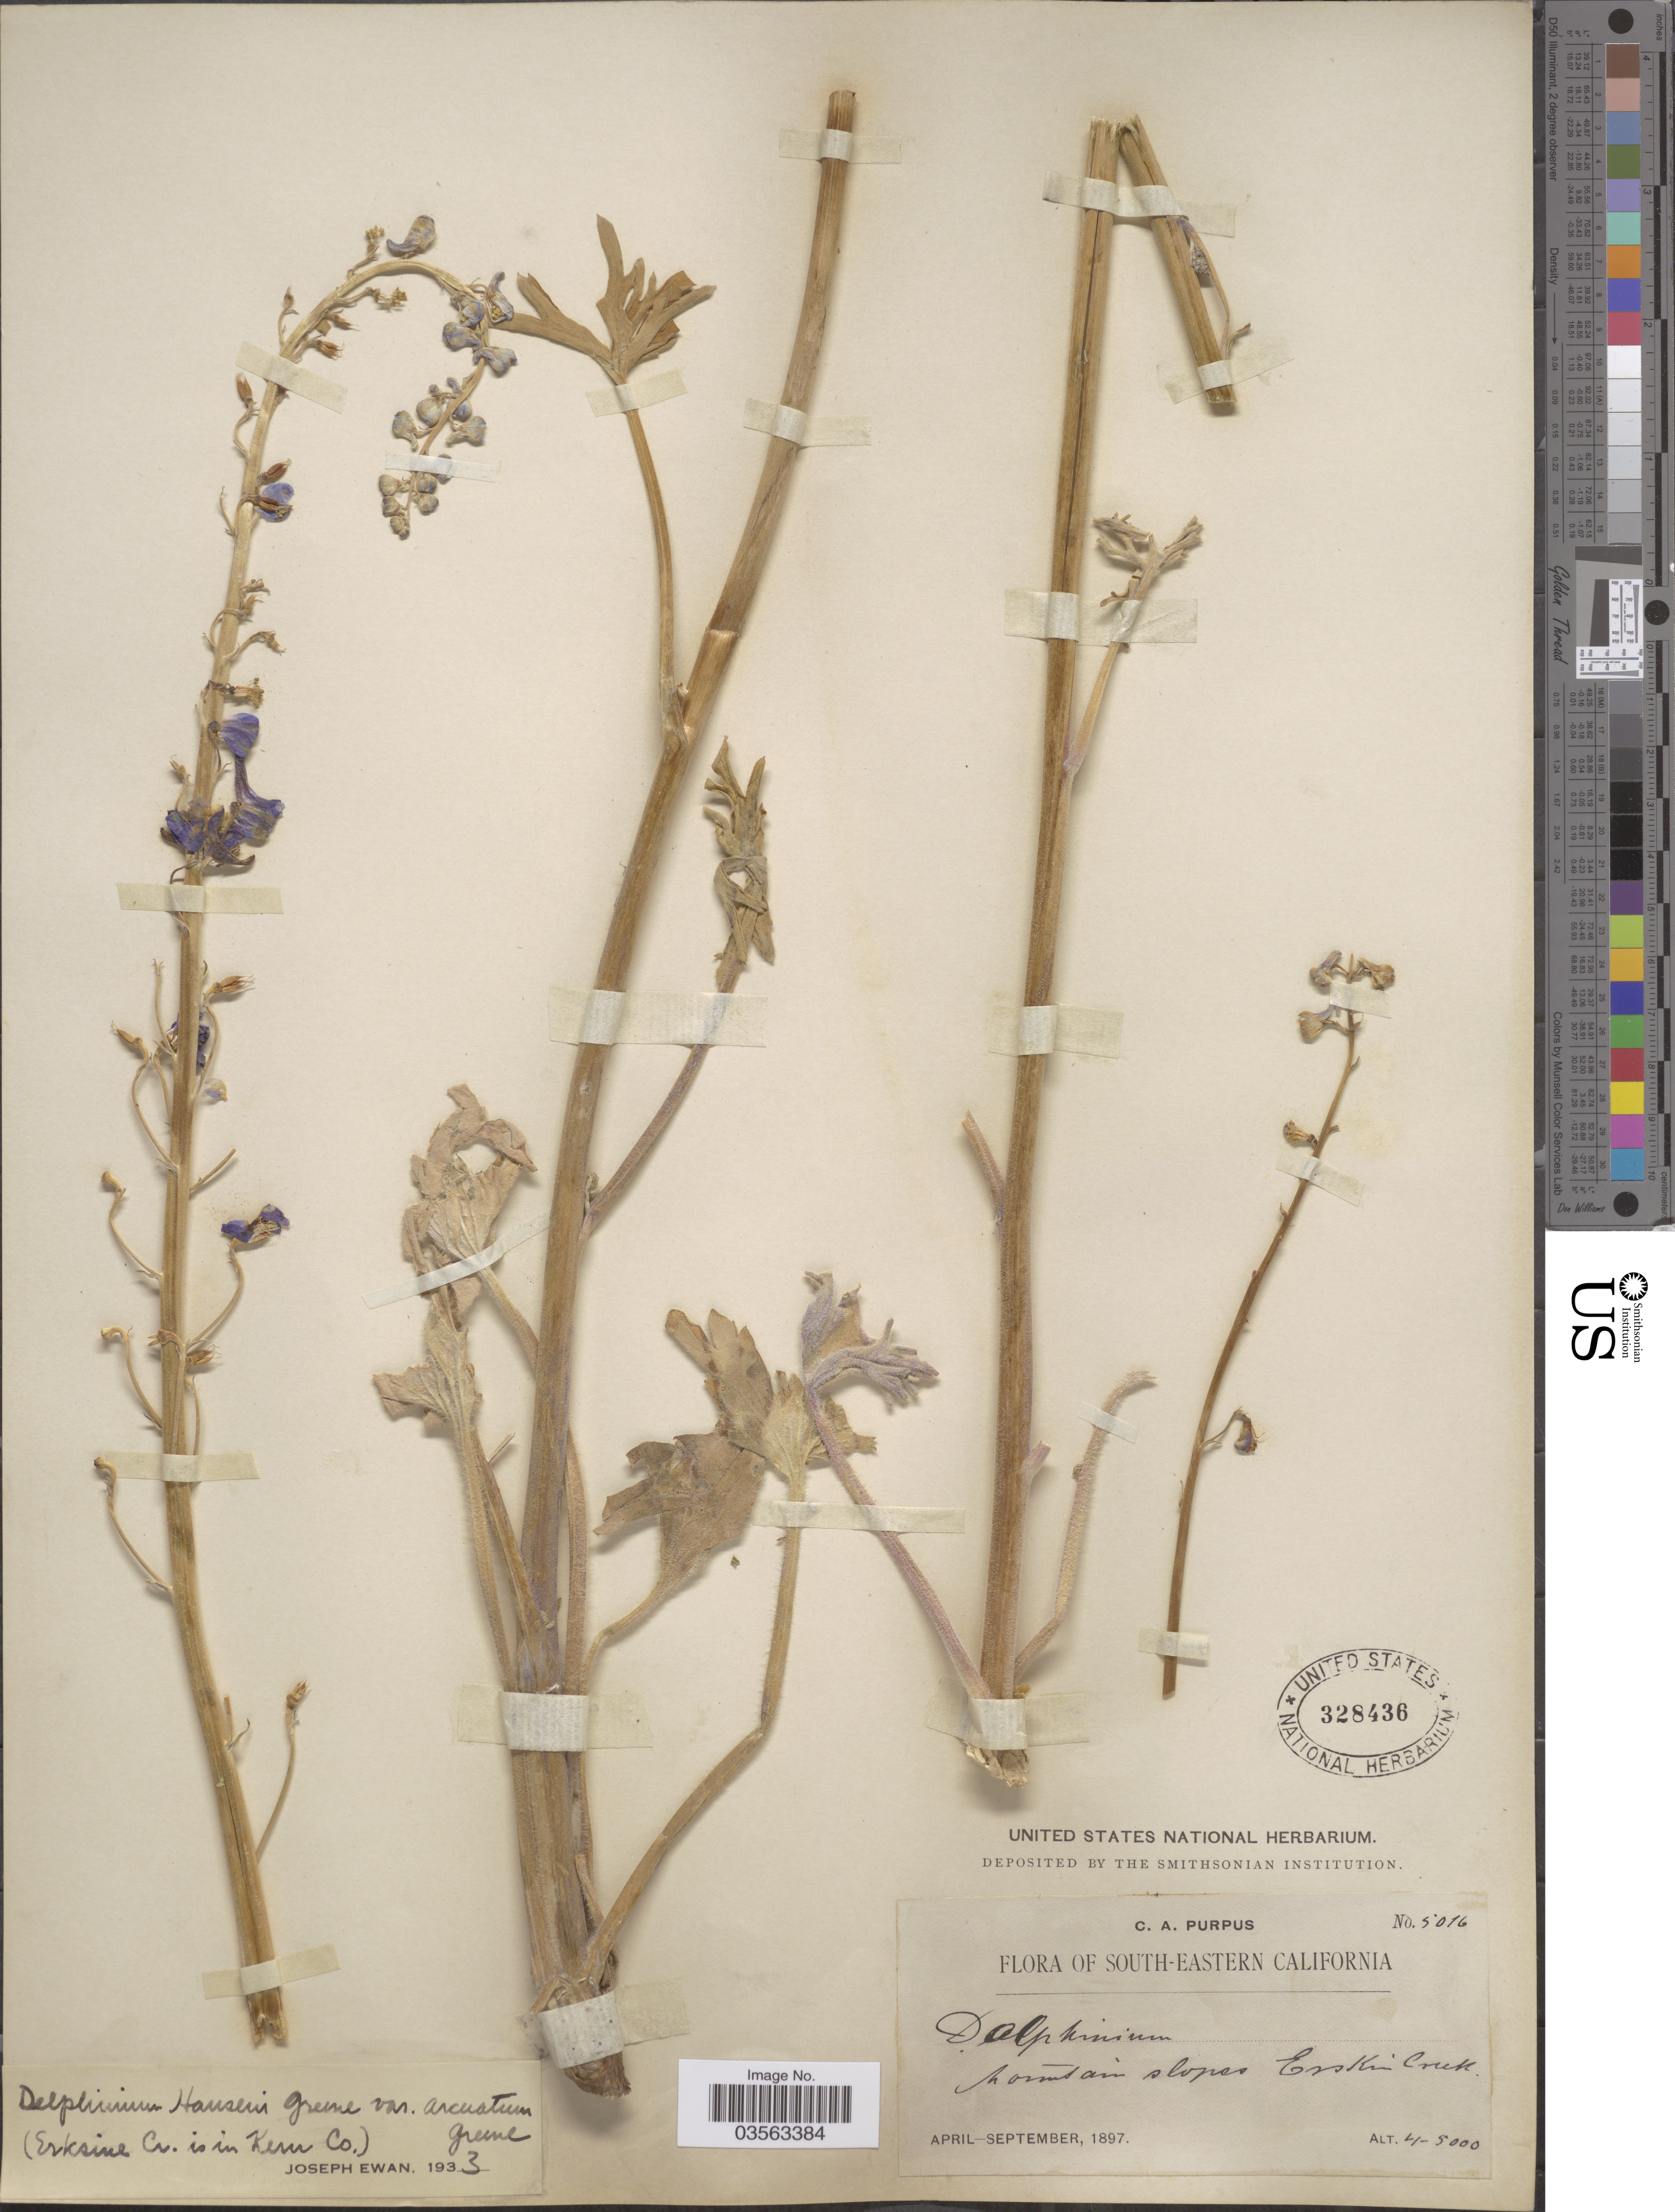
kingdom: Plantae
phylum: Tracheophyta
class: Magnoliopsida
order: Ranunculales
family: Ranunculaceae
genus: Delphinium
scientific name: Delphinium hansenii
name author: (Greene) Greene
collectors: C. A. Purpus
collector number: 5016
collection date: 1897-04/1897-09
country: United States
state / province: California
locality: South-Eastern California. Mountain slopes Erskin Creek.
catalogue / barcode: US 328436